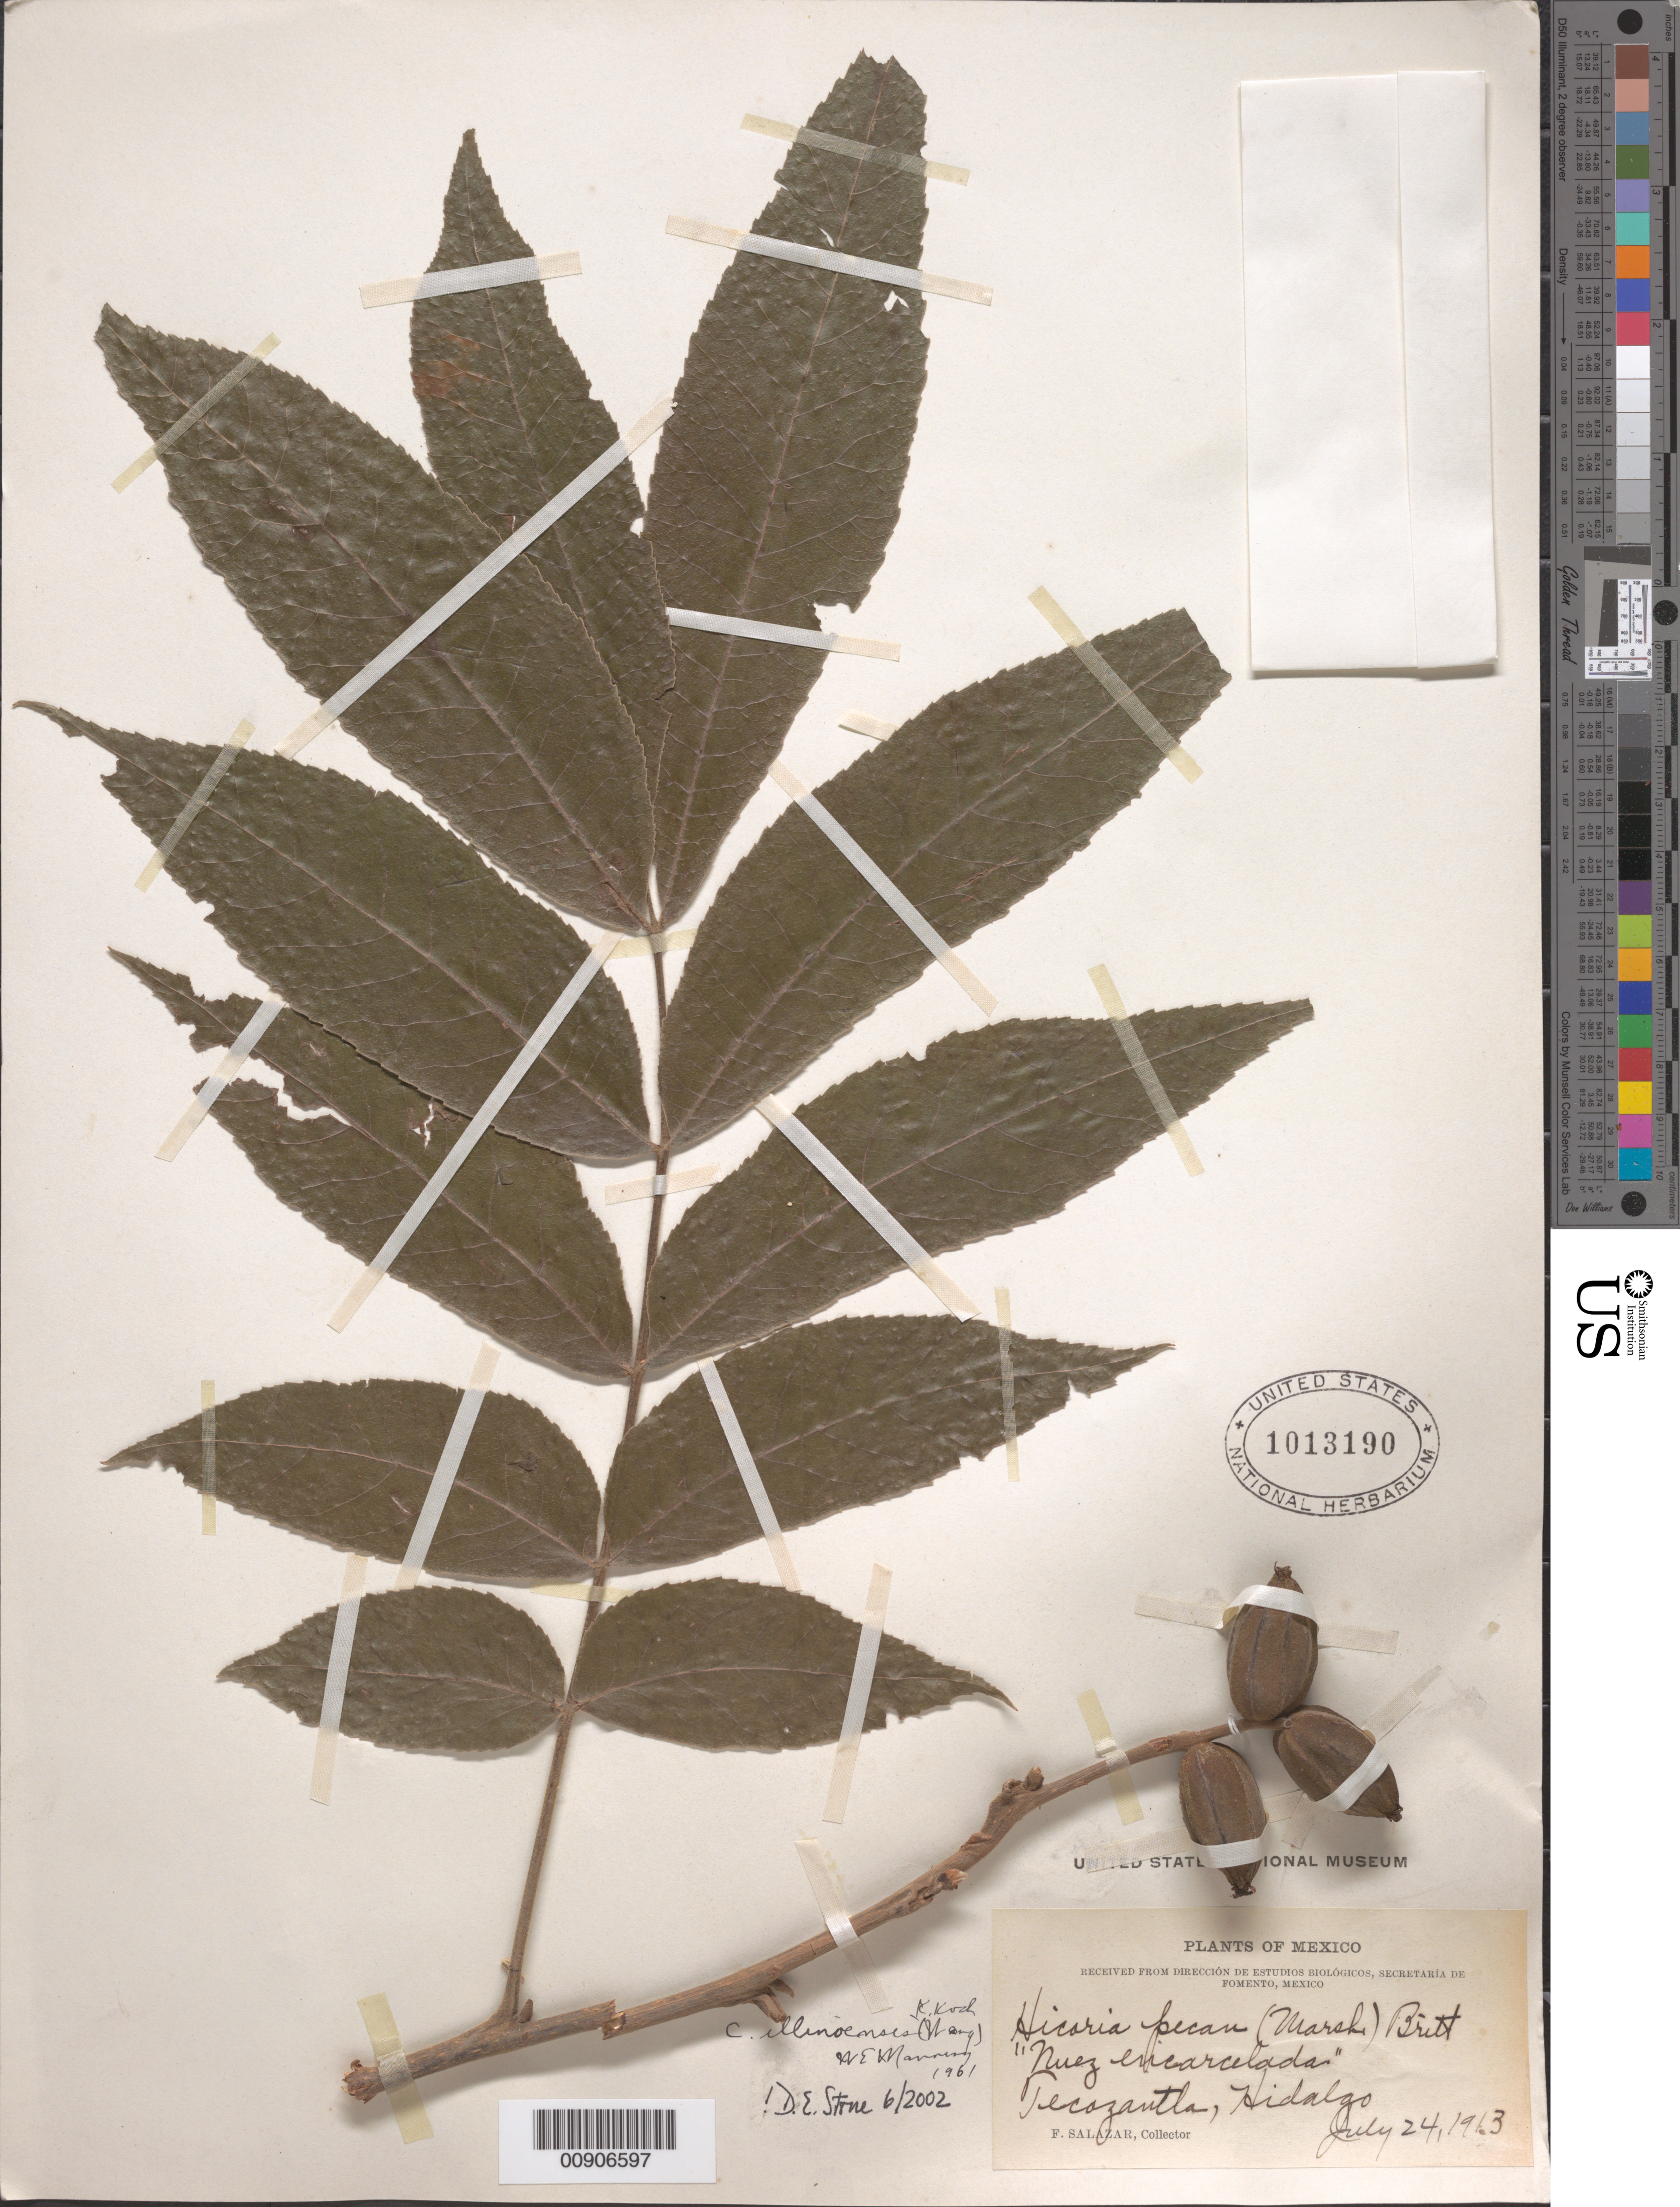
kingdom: Plantae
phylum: Tracheophyta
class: Magnoliopsida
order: Fagales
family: Juglandaceae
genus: Carya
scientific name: Carya illinoinensis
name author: (Wangenh.) K. Koch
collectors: F. Salazar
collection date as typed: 24 Jul 1913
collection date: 1913-07-24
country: Mexico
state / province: Hidalgo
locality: Tecozantla, Hidalgo.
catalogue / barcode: US 1013190